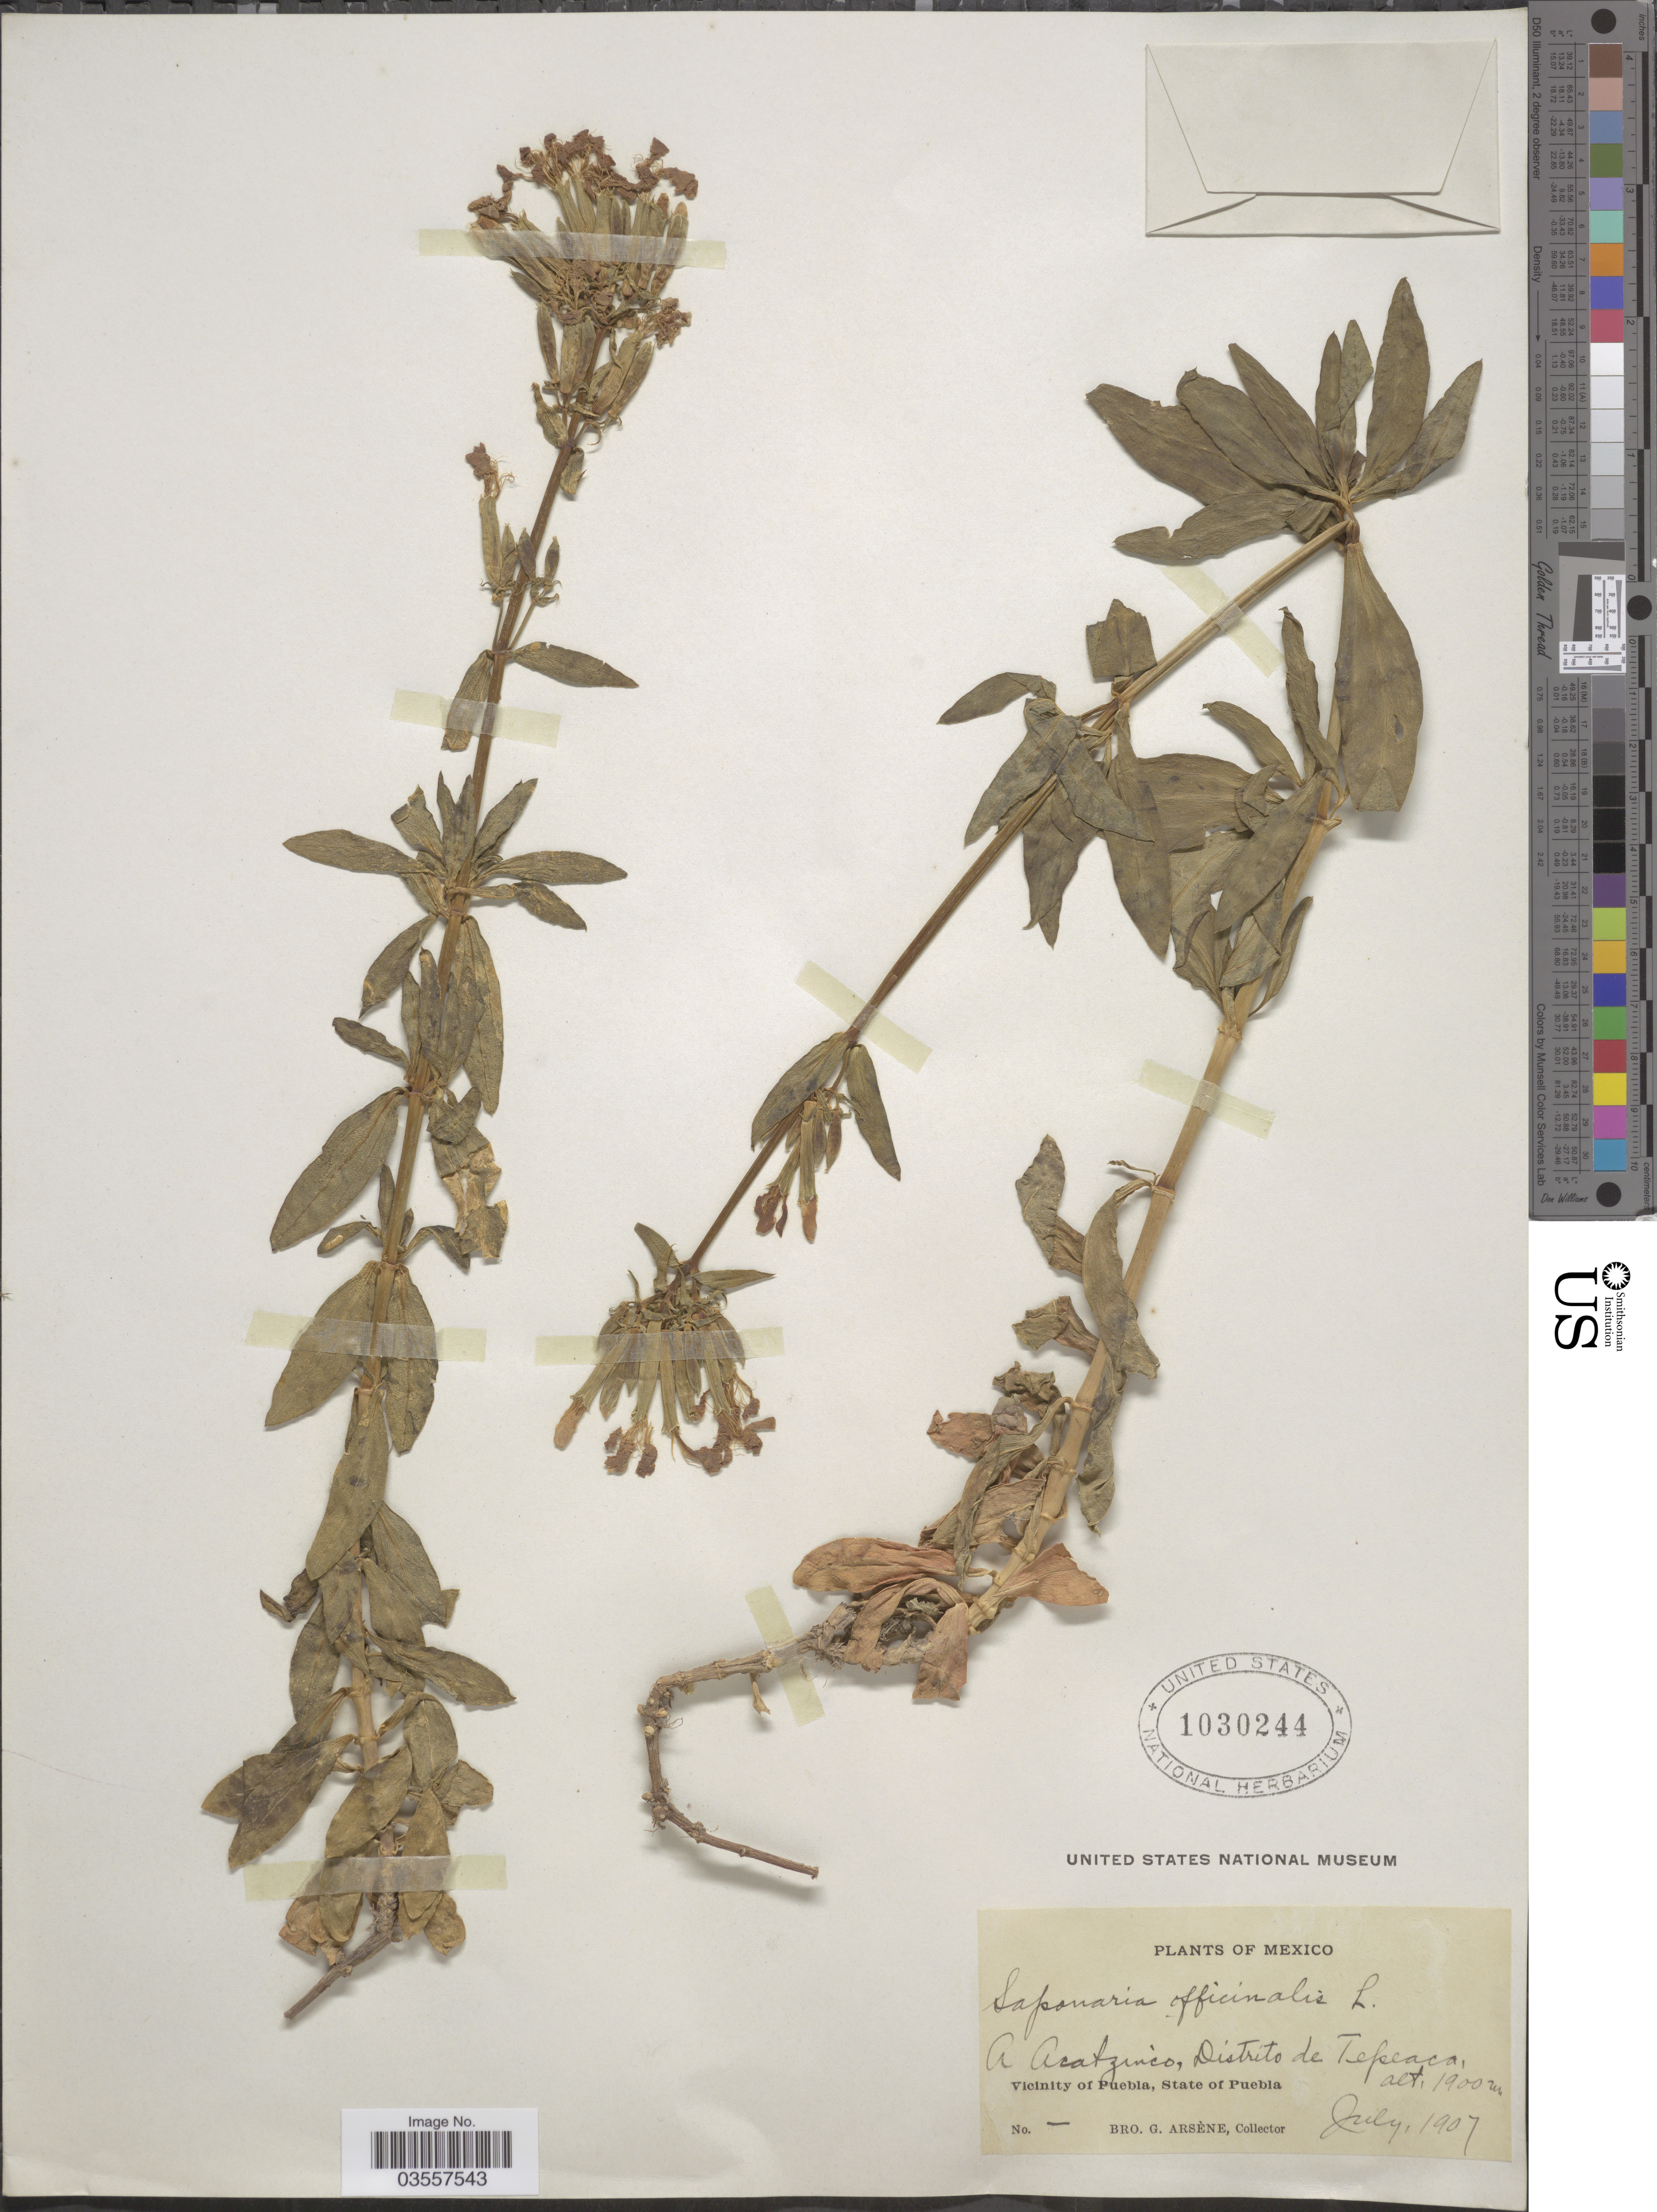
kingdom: Plantae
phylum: Tracheophyta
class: Magnoliopsida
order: Caryophyllales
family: Caryophyllaceae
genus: Saponaria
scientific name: Saponaria officinalis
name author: L.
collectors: Bro. G. Arsène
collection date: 1907-07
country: Mexico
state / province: Puebla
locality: A Acatzinco, Distrito de Tepeaca. Vicinity of Puebla.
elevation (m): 1900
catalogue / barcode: US 1030244